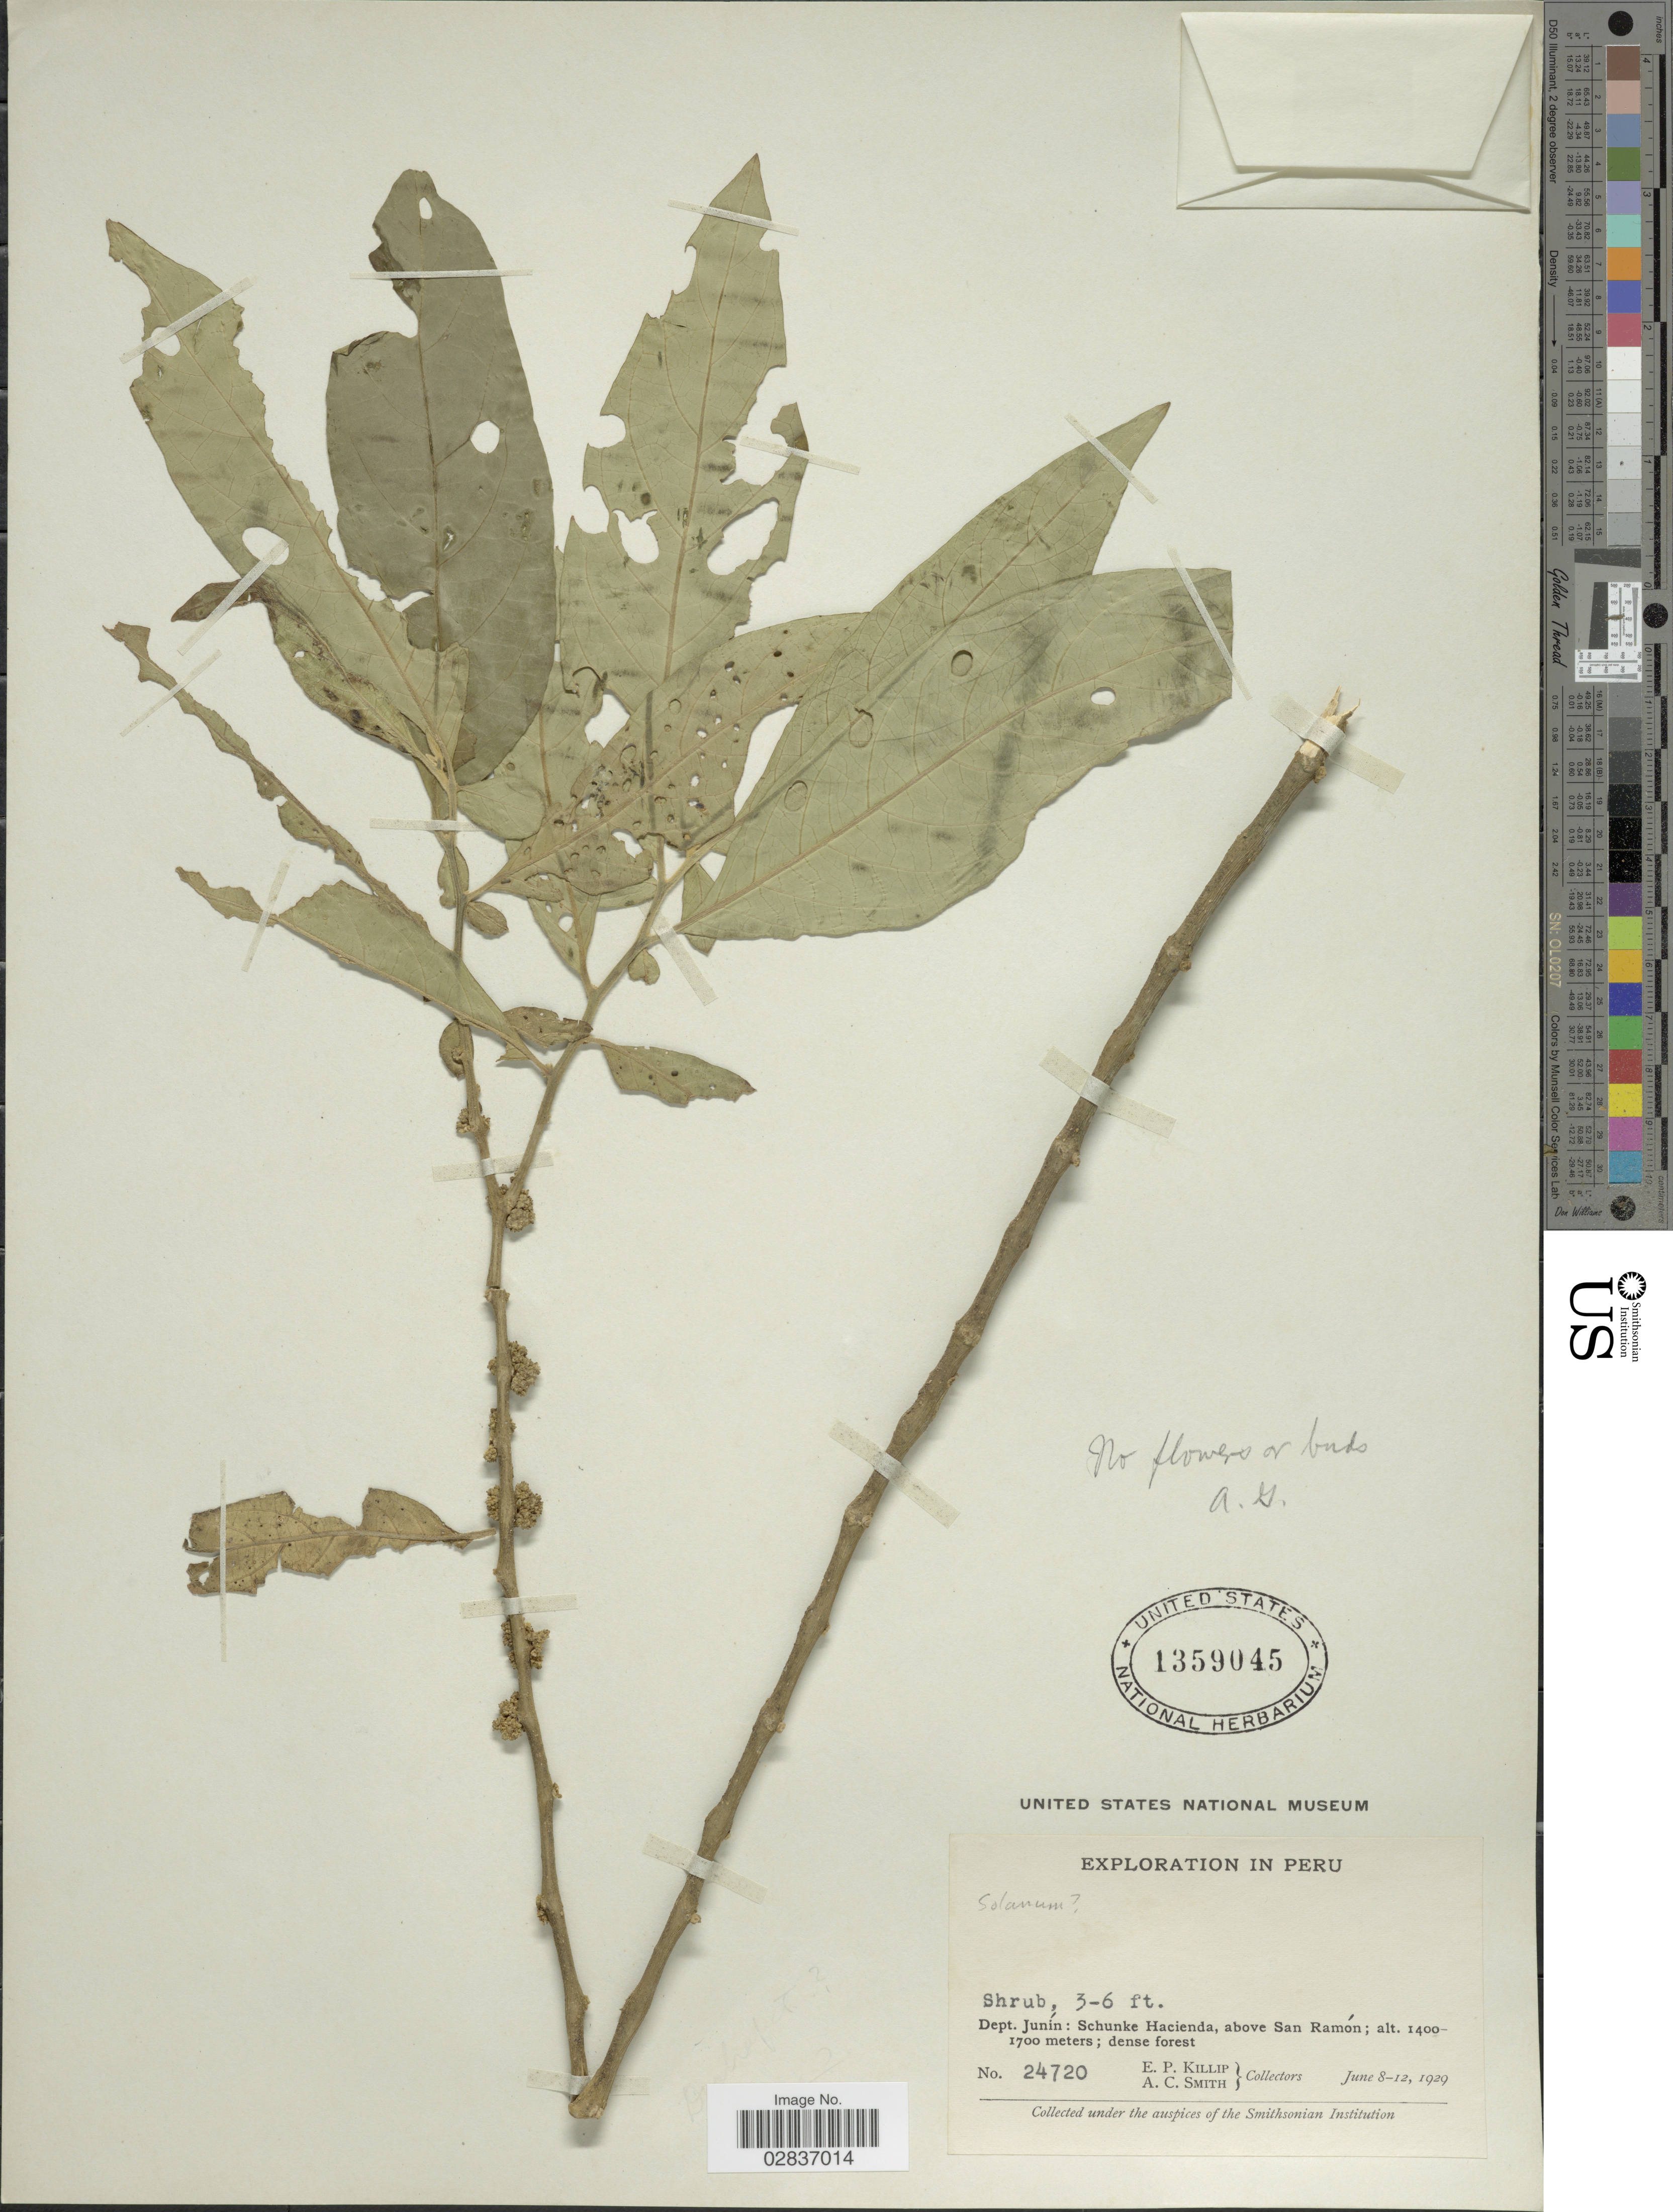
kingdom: Plantae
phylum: Tracheophyta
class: Magnoliopsida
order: Solanales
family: Solanaceae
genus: Solanum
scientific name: Solanum sp.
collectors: E. P. Killip & A. C. Smith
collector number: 24720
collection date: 1929-06-08/1929-06-12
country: Peru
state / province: Junín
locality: Dept. Junín: Schunke Hacienda, above San Ramón.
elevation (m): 1400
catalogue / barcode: US 1359045